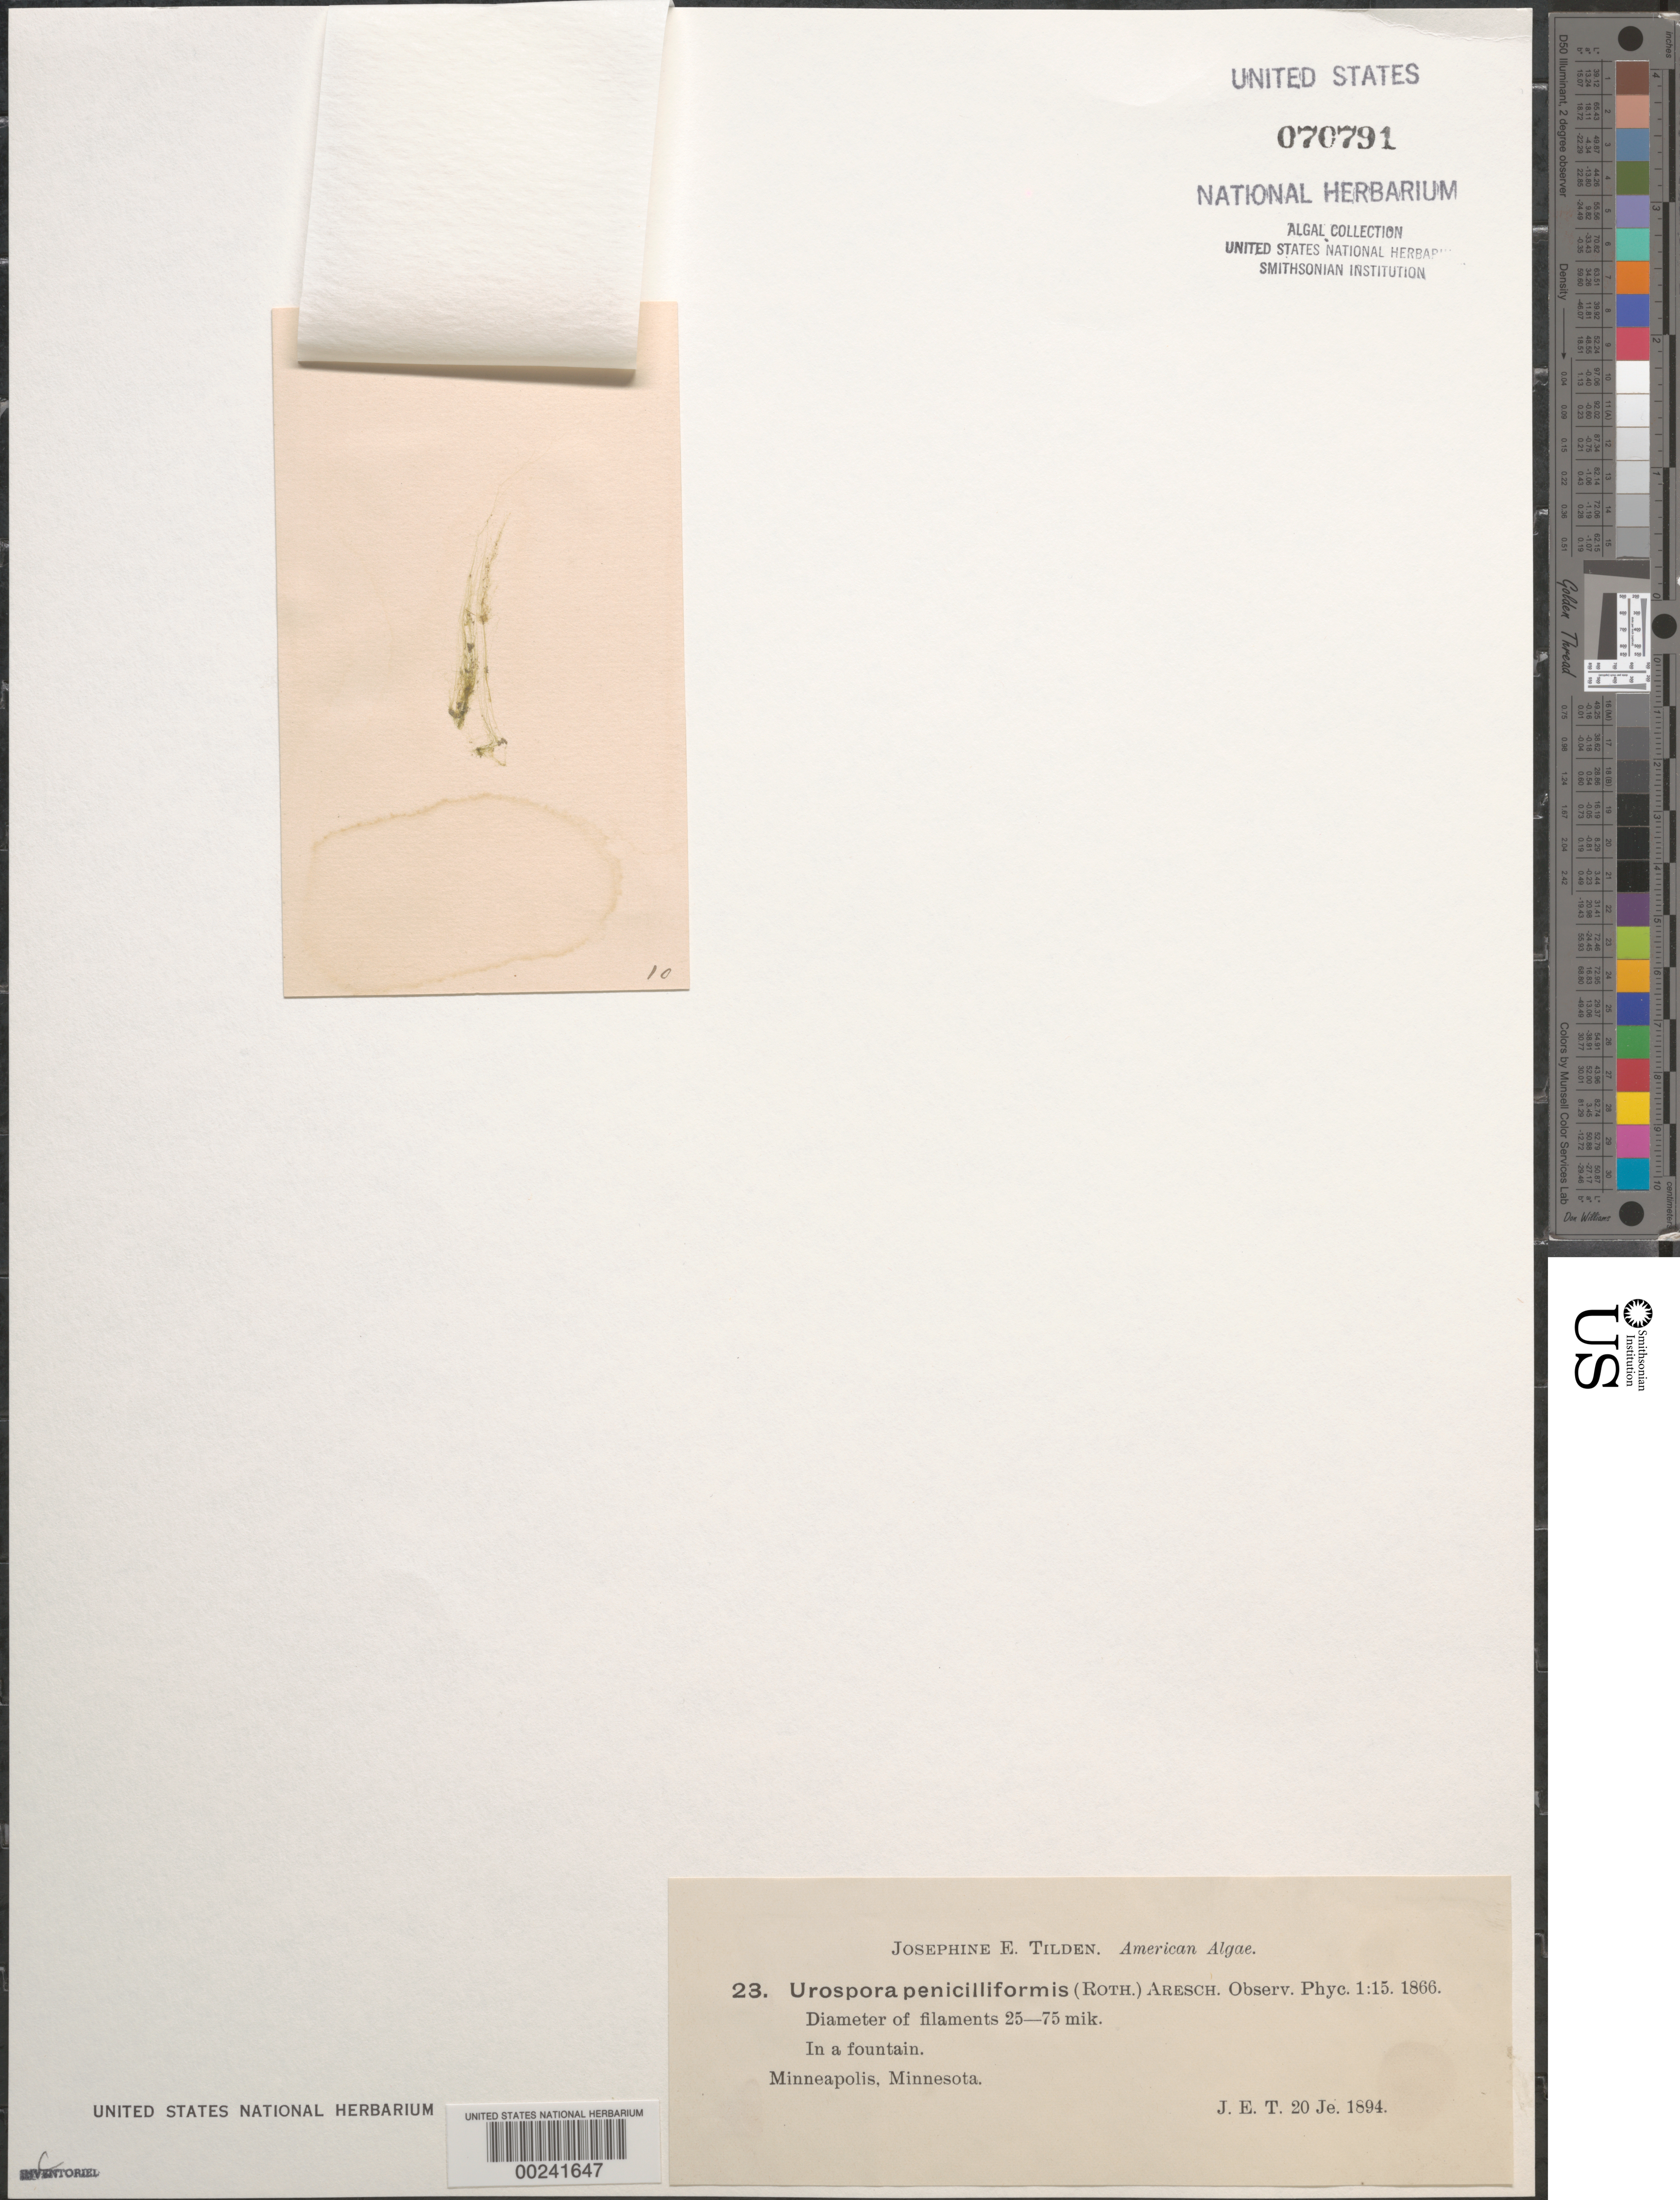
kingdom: Plantae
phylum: Chlorophyta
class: Ulvophyceae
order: Ulotrichales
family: Ulotrichaceae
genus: Urospora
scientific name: Urospora penicilliformis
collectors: J. E. Tilden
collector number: JET 23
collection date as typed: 20 Jun 1894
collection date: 1894-06-20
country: United States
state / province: Minnesota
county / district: Hennepin County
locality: Minneapolis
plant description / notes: Tilden, American Algae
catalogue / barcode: US 70791